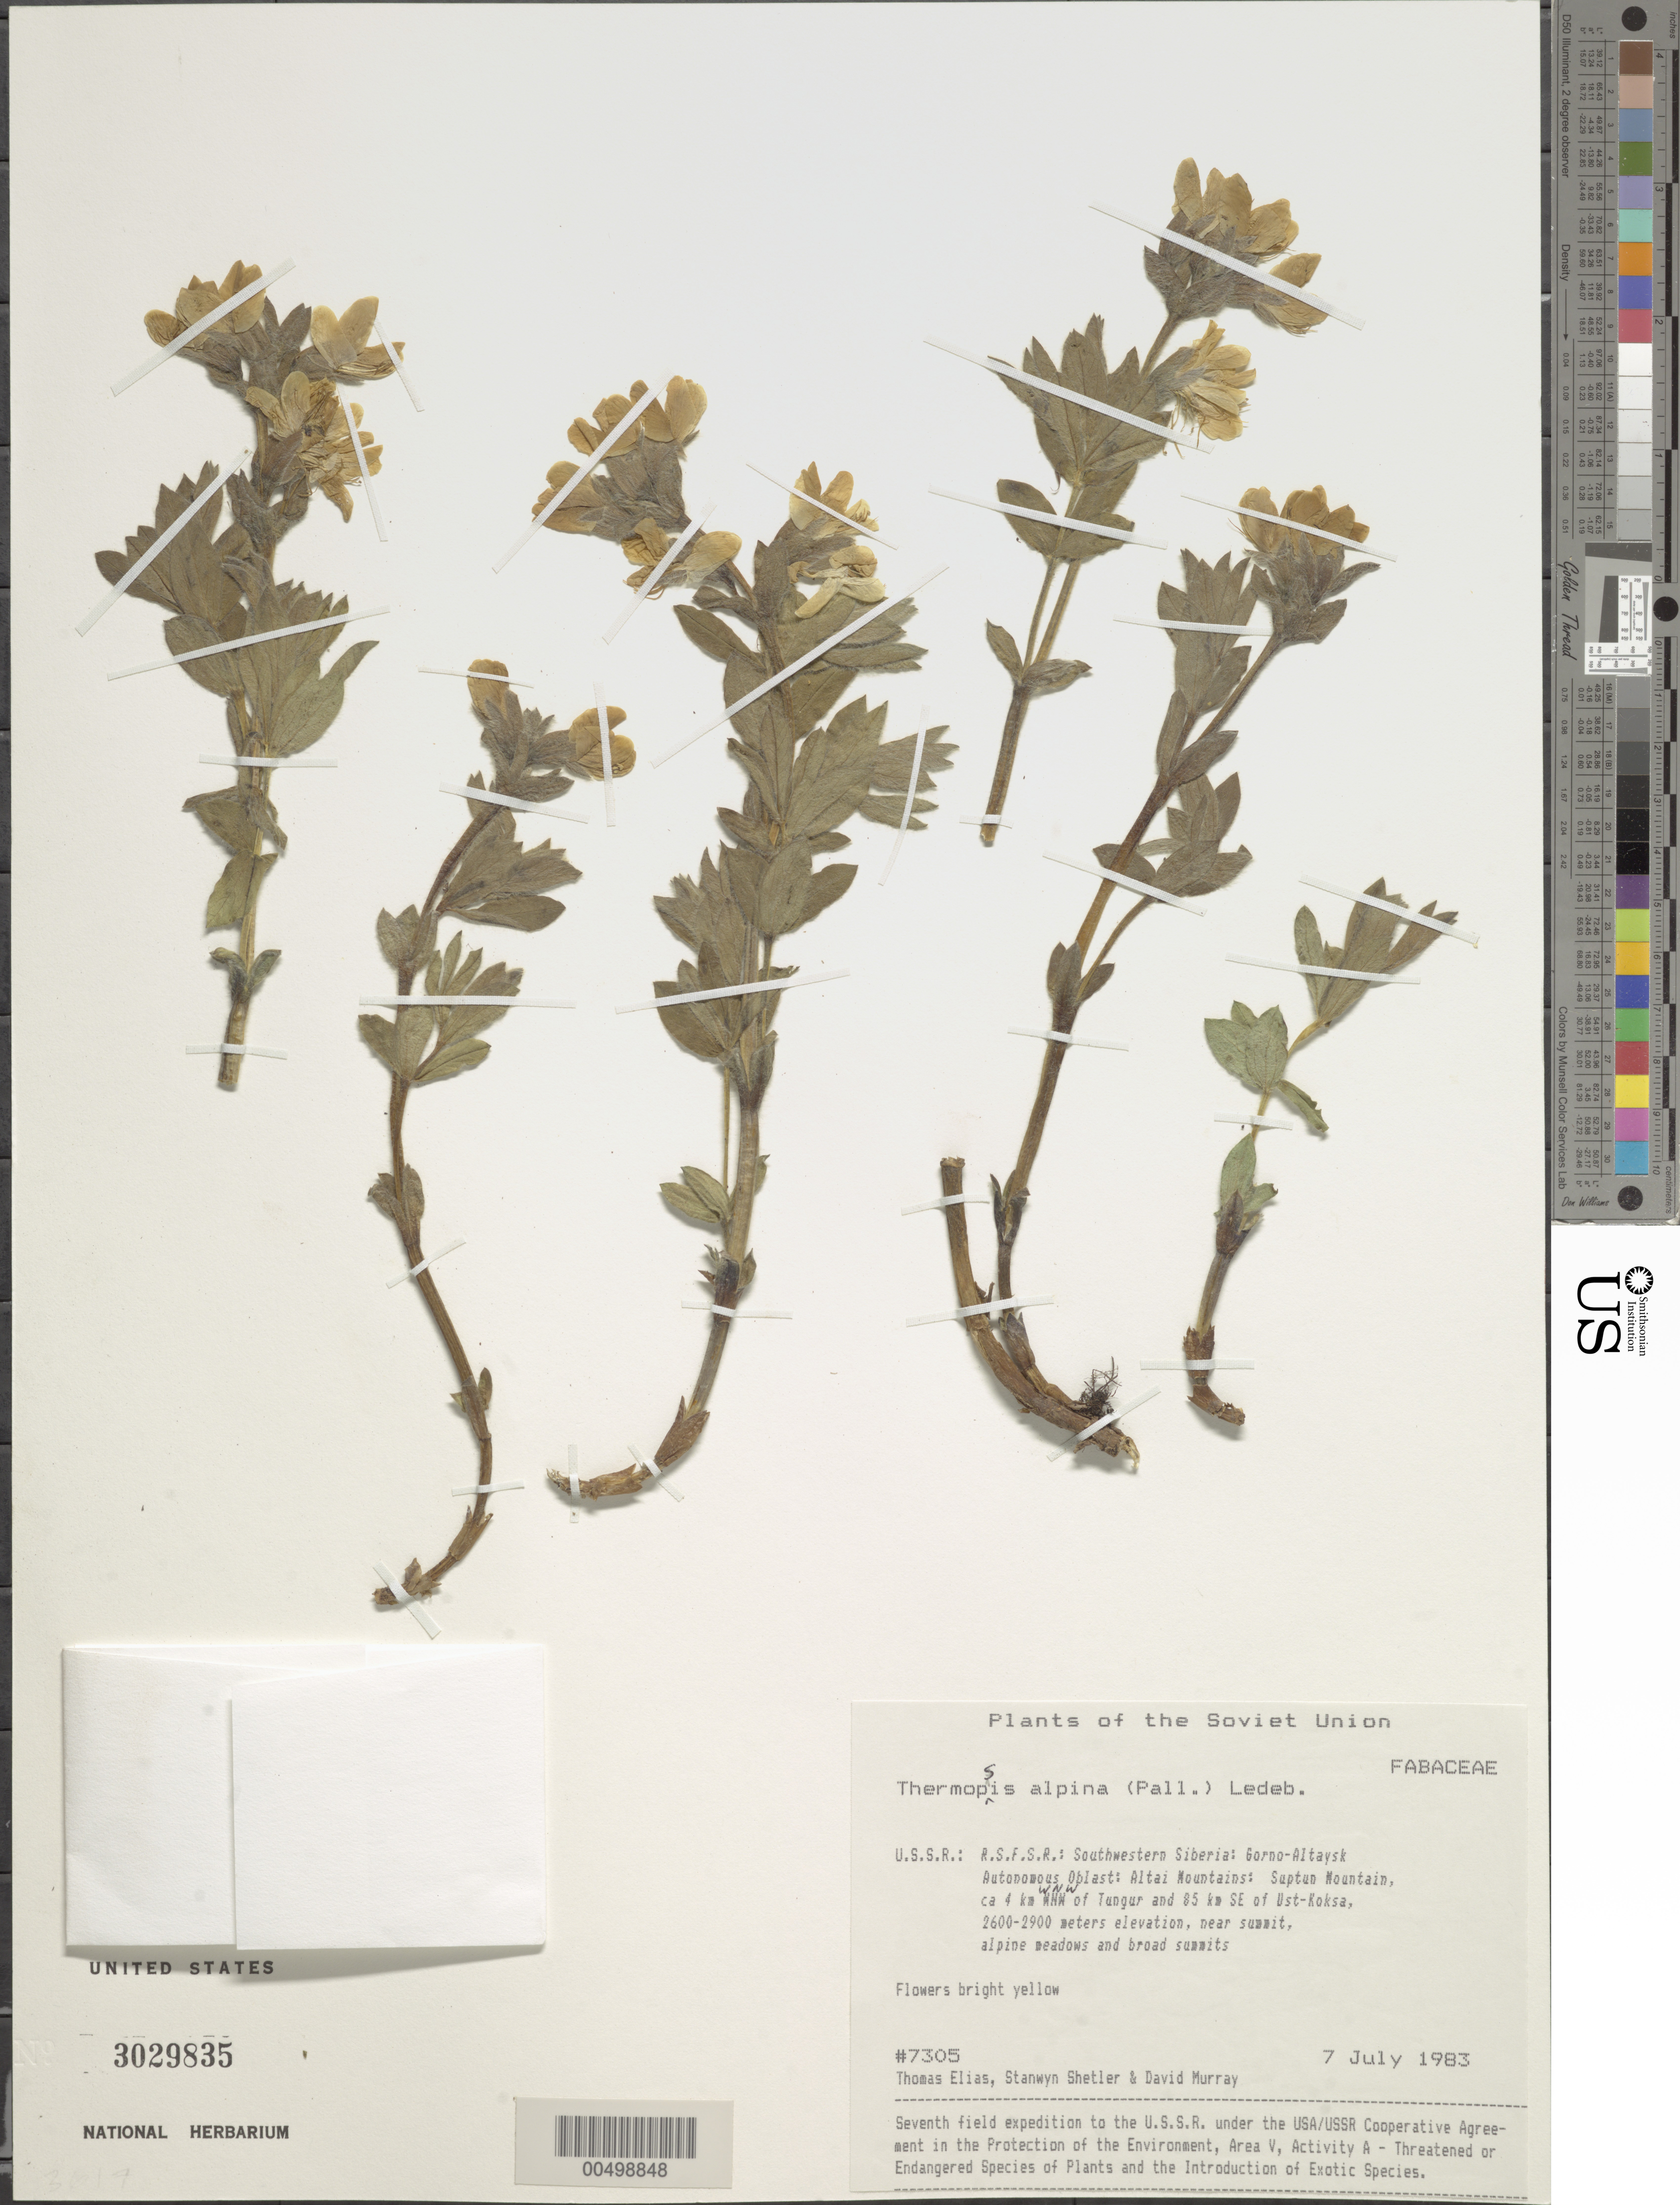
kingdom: Plantae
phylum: Tracheophyta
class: Magnoliopsida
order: Fabales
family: Fabaceae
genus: Thermopsis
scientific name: Thermopsis alpina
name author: (Pall.) Ledeb.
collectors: T. Elias, S. Shetler & D. F. Murray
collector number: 7305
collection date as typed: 07 Jul 1983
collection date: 1983-07-07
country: Russian Federation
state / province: Altai Republic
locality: Altai Mountains, Suptun Mountain, ca. 4 km WNW of Tungur and 85 km SE of Ust-Koksa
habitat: near summit; alpine meadows and broad summits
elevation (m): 2600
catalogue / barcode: US 3029835